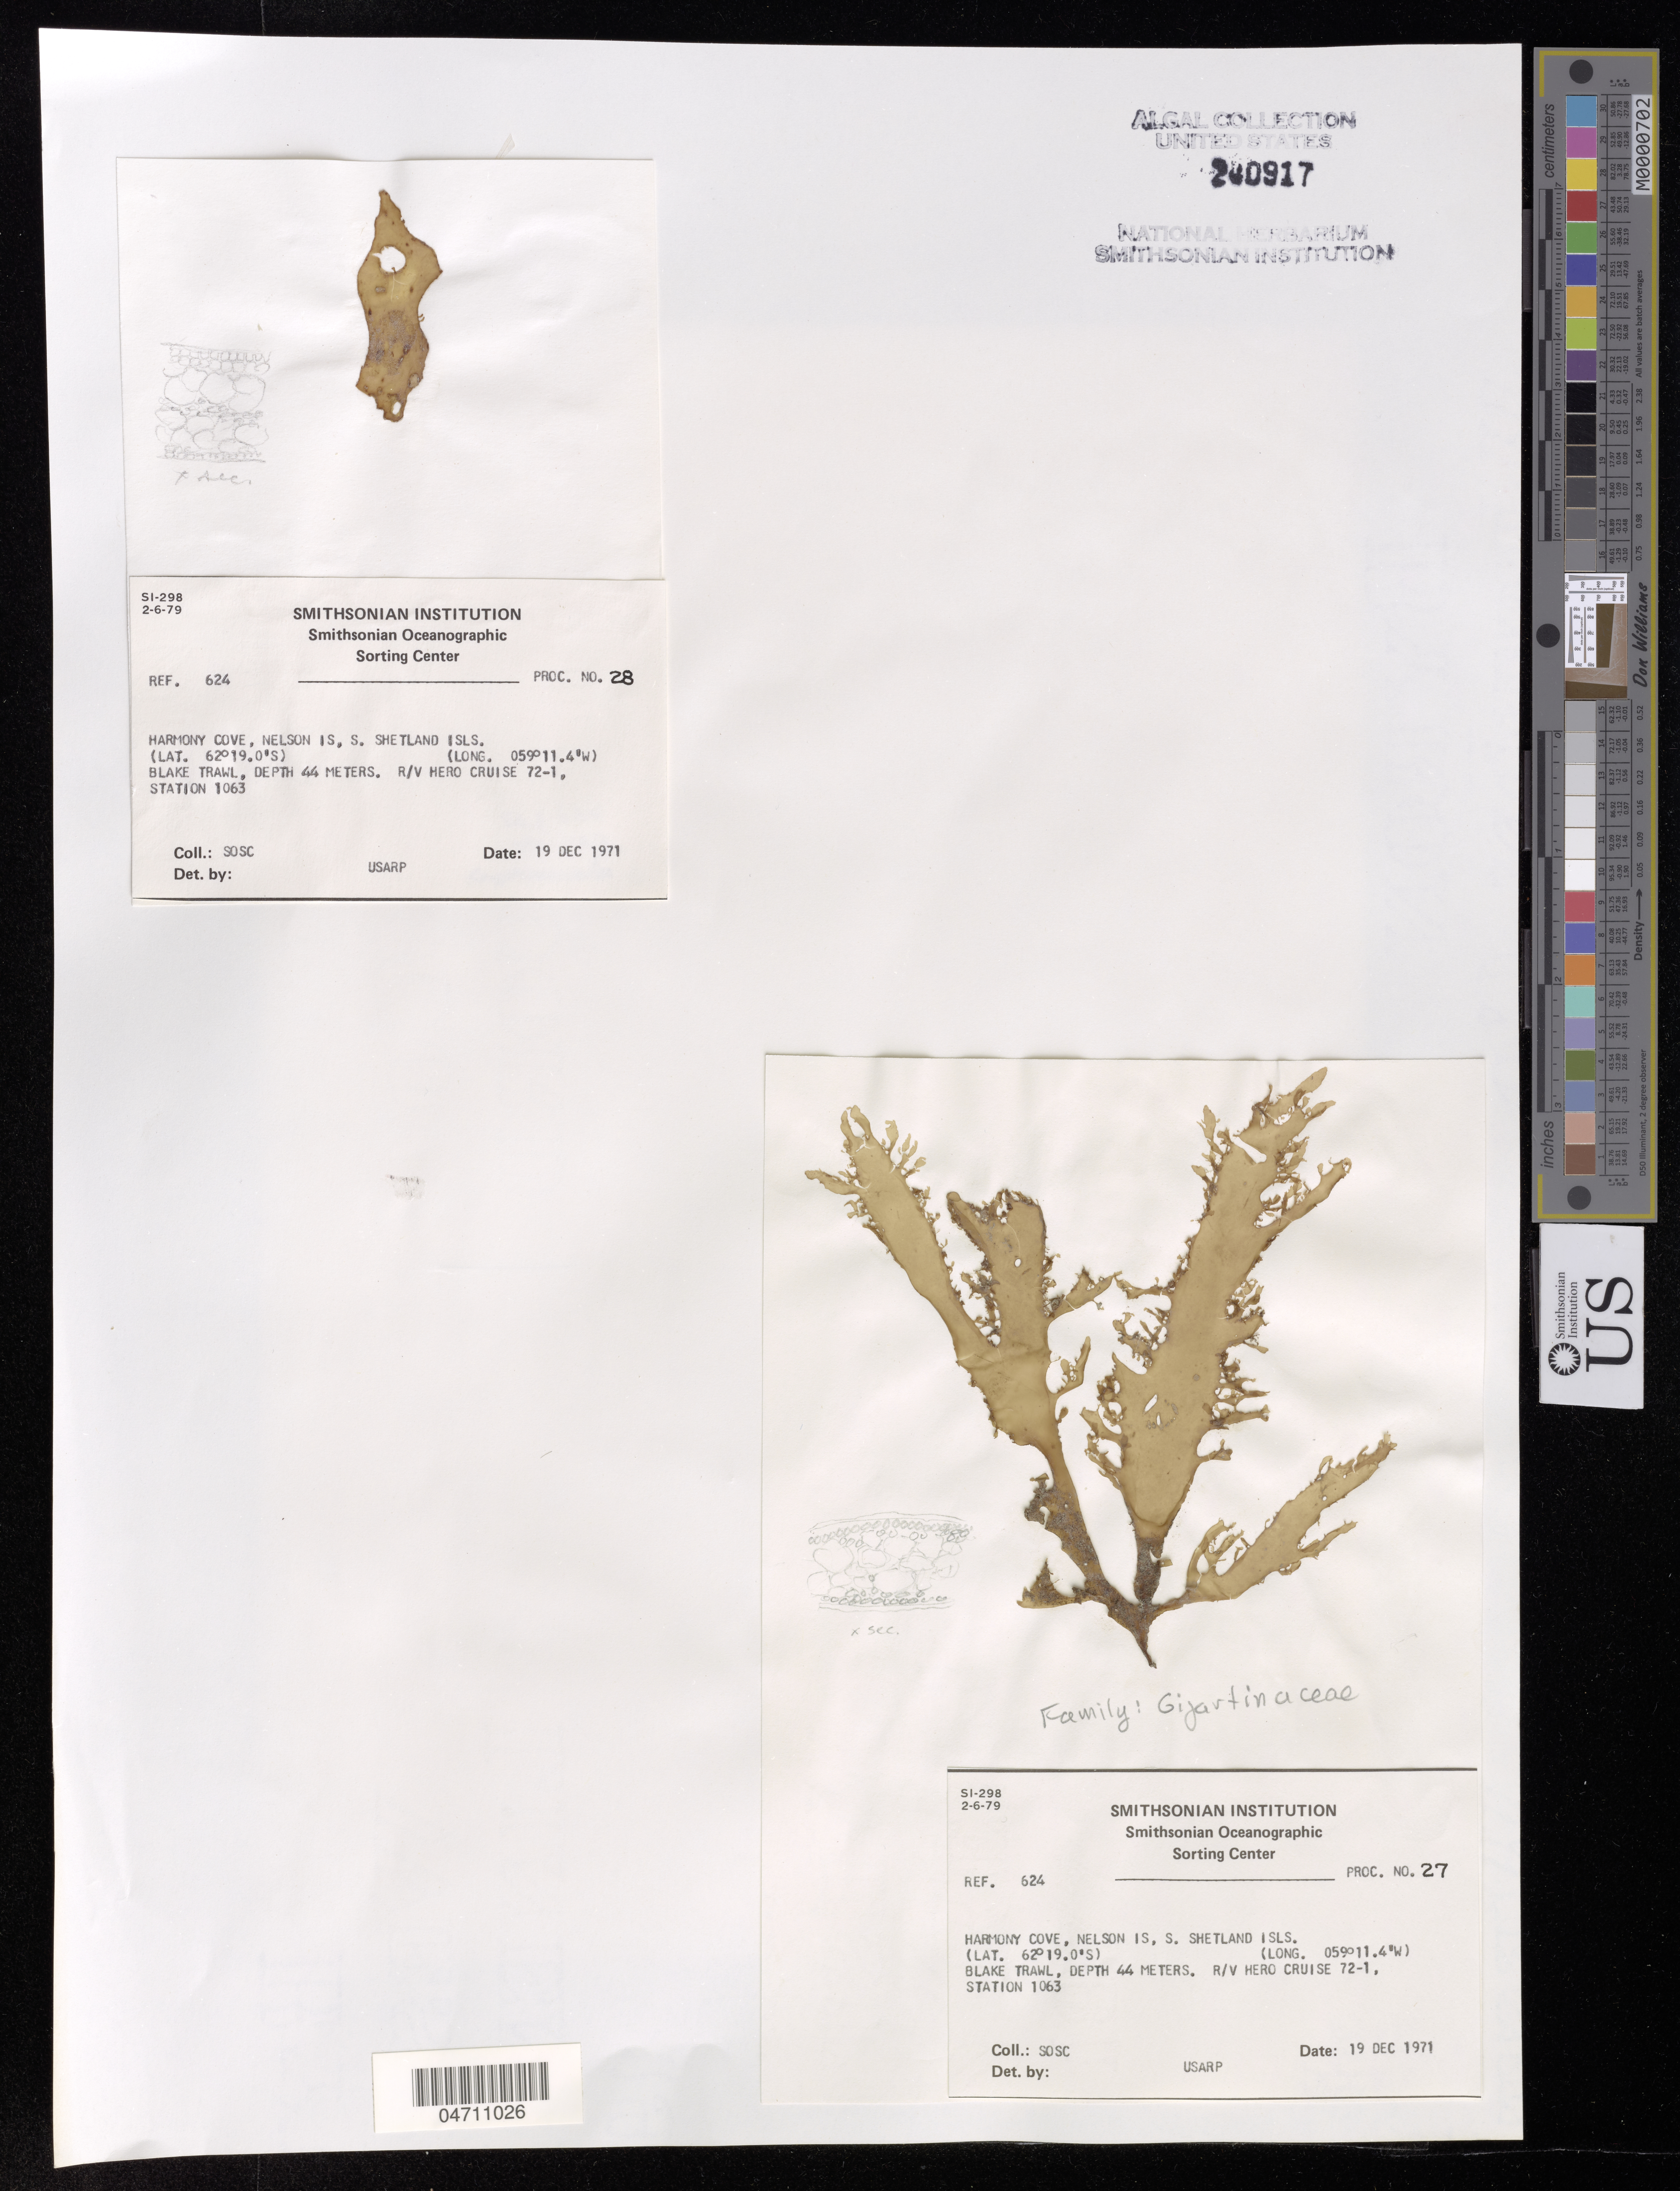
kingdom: Plantae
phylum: Rhodophyta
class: Florideophyceae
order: Gigartinales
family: Gigartinaceae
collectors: SOSC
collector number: Station 1063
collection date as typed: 19 Dec 1971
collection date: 1971-12-19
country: Antarctica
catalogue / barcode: US 240917